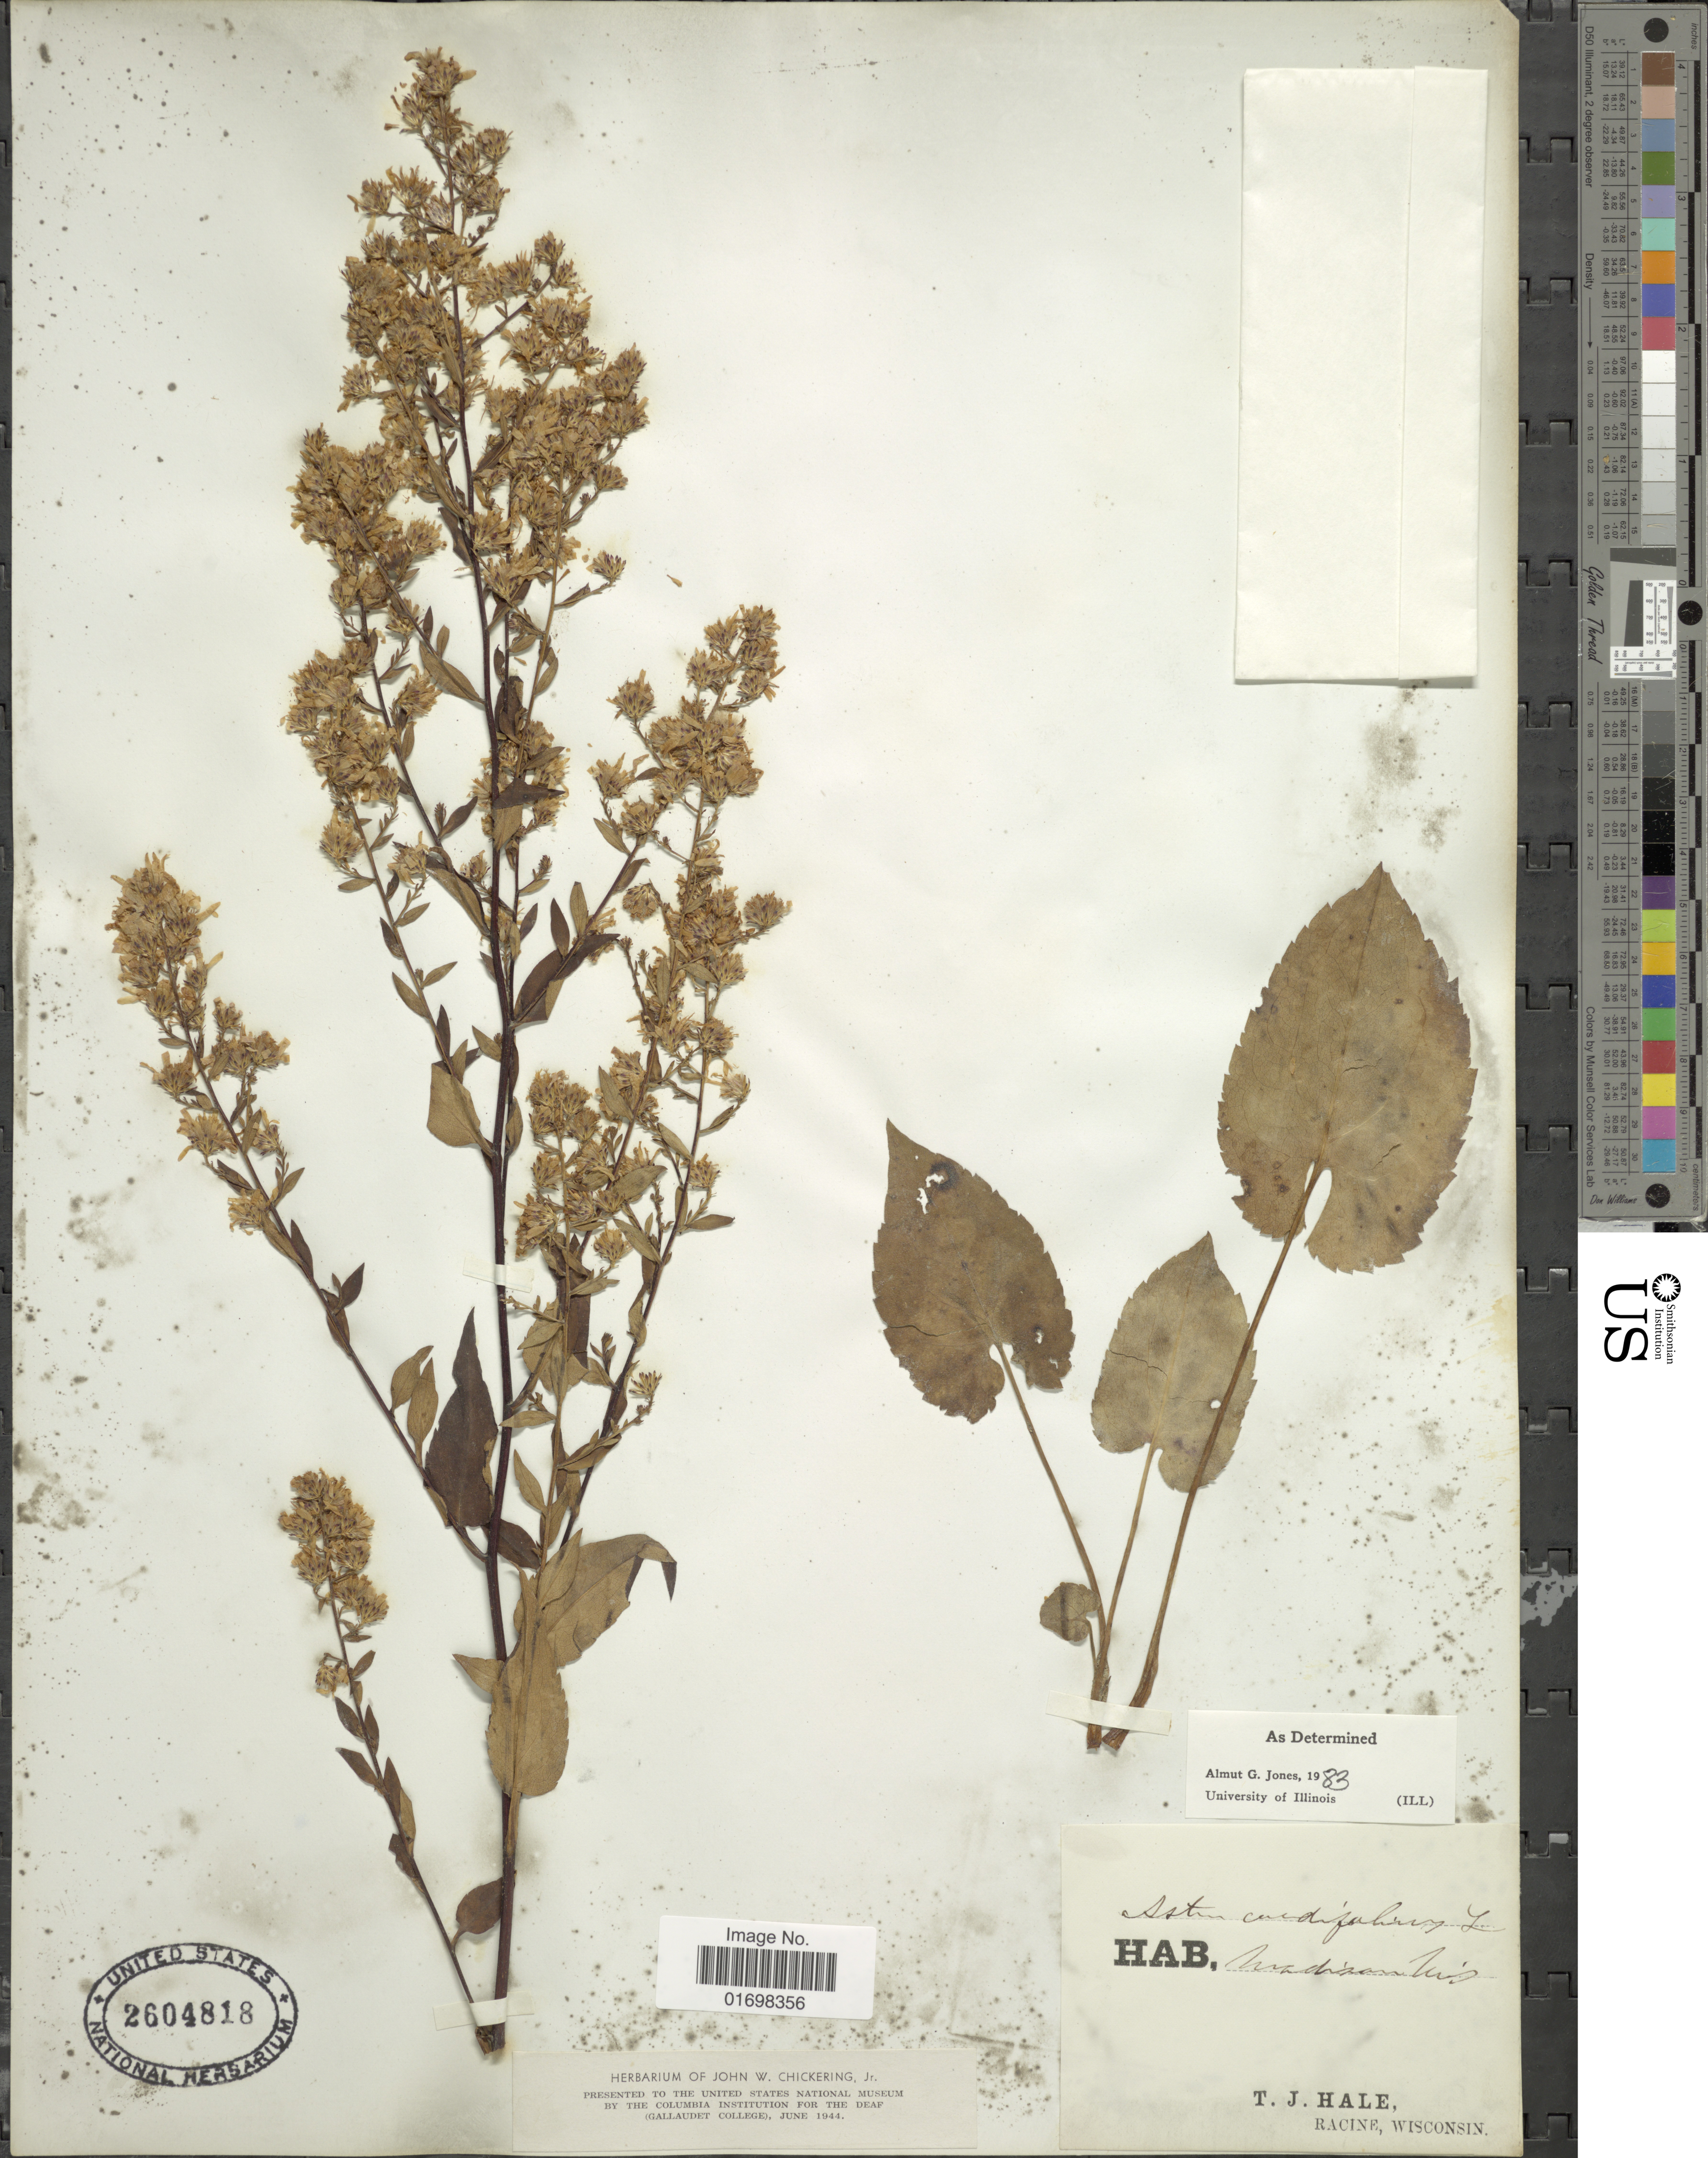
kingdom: Plantae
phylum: Tracheophyta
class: Magnoliopsida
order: Asterales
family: Asteraceae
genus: Symphyotrichum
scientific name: Symphyotrichum cordifolium var. cordifolium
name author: (L.) G.L. Nesom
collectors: T. Hale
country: United States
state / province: Wisconsin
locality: Madison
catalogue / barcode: US 2604818